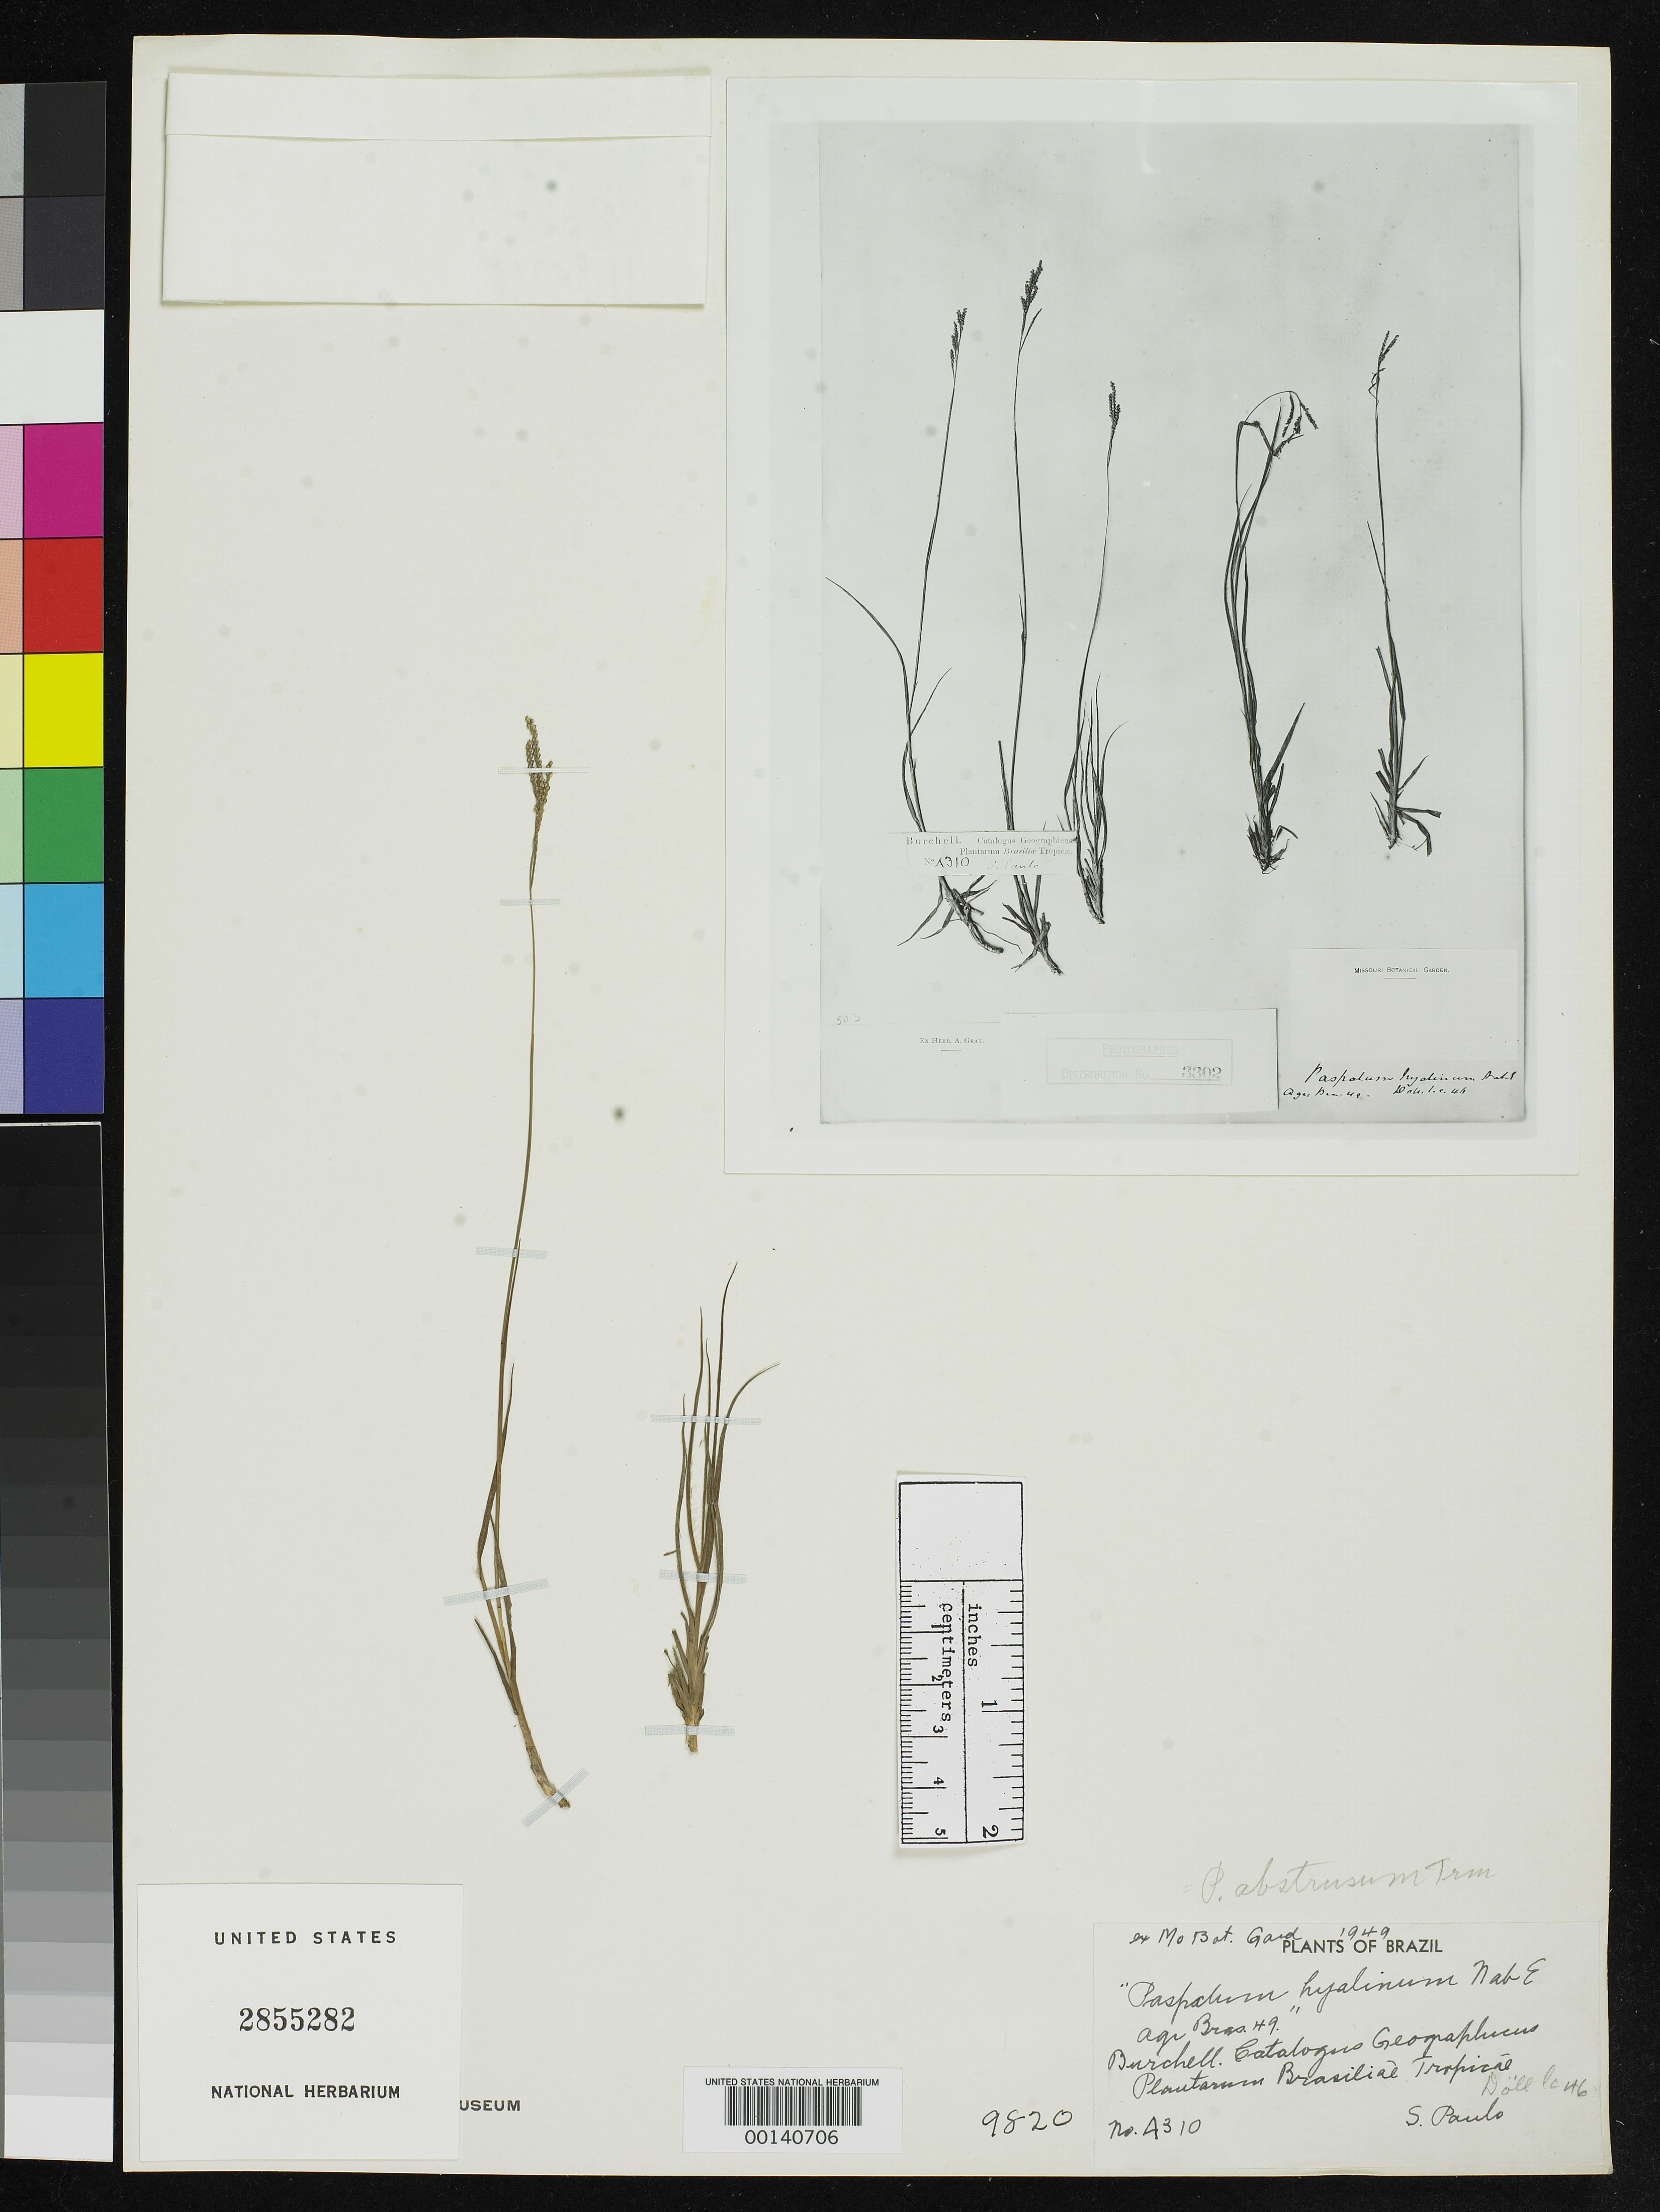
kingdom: Plantae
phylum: Tracheophyta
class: Liliopsida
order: Poales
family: Poaceae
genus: Paspalum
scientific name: Paspalum hyalinum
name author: Nees in Mart.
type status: Type Fragment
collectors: W. J. Burchell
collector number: A 310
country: Brazil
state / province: São Paulo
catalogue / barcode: US 2855282